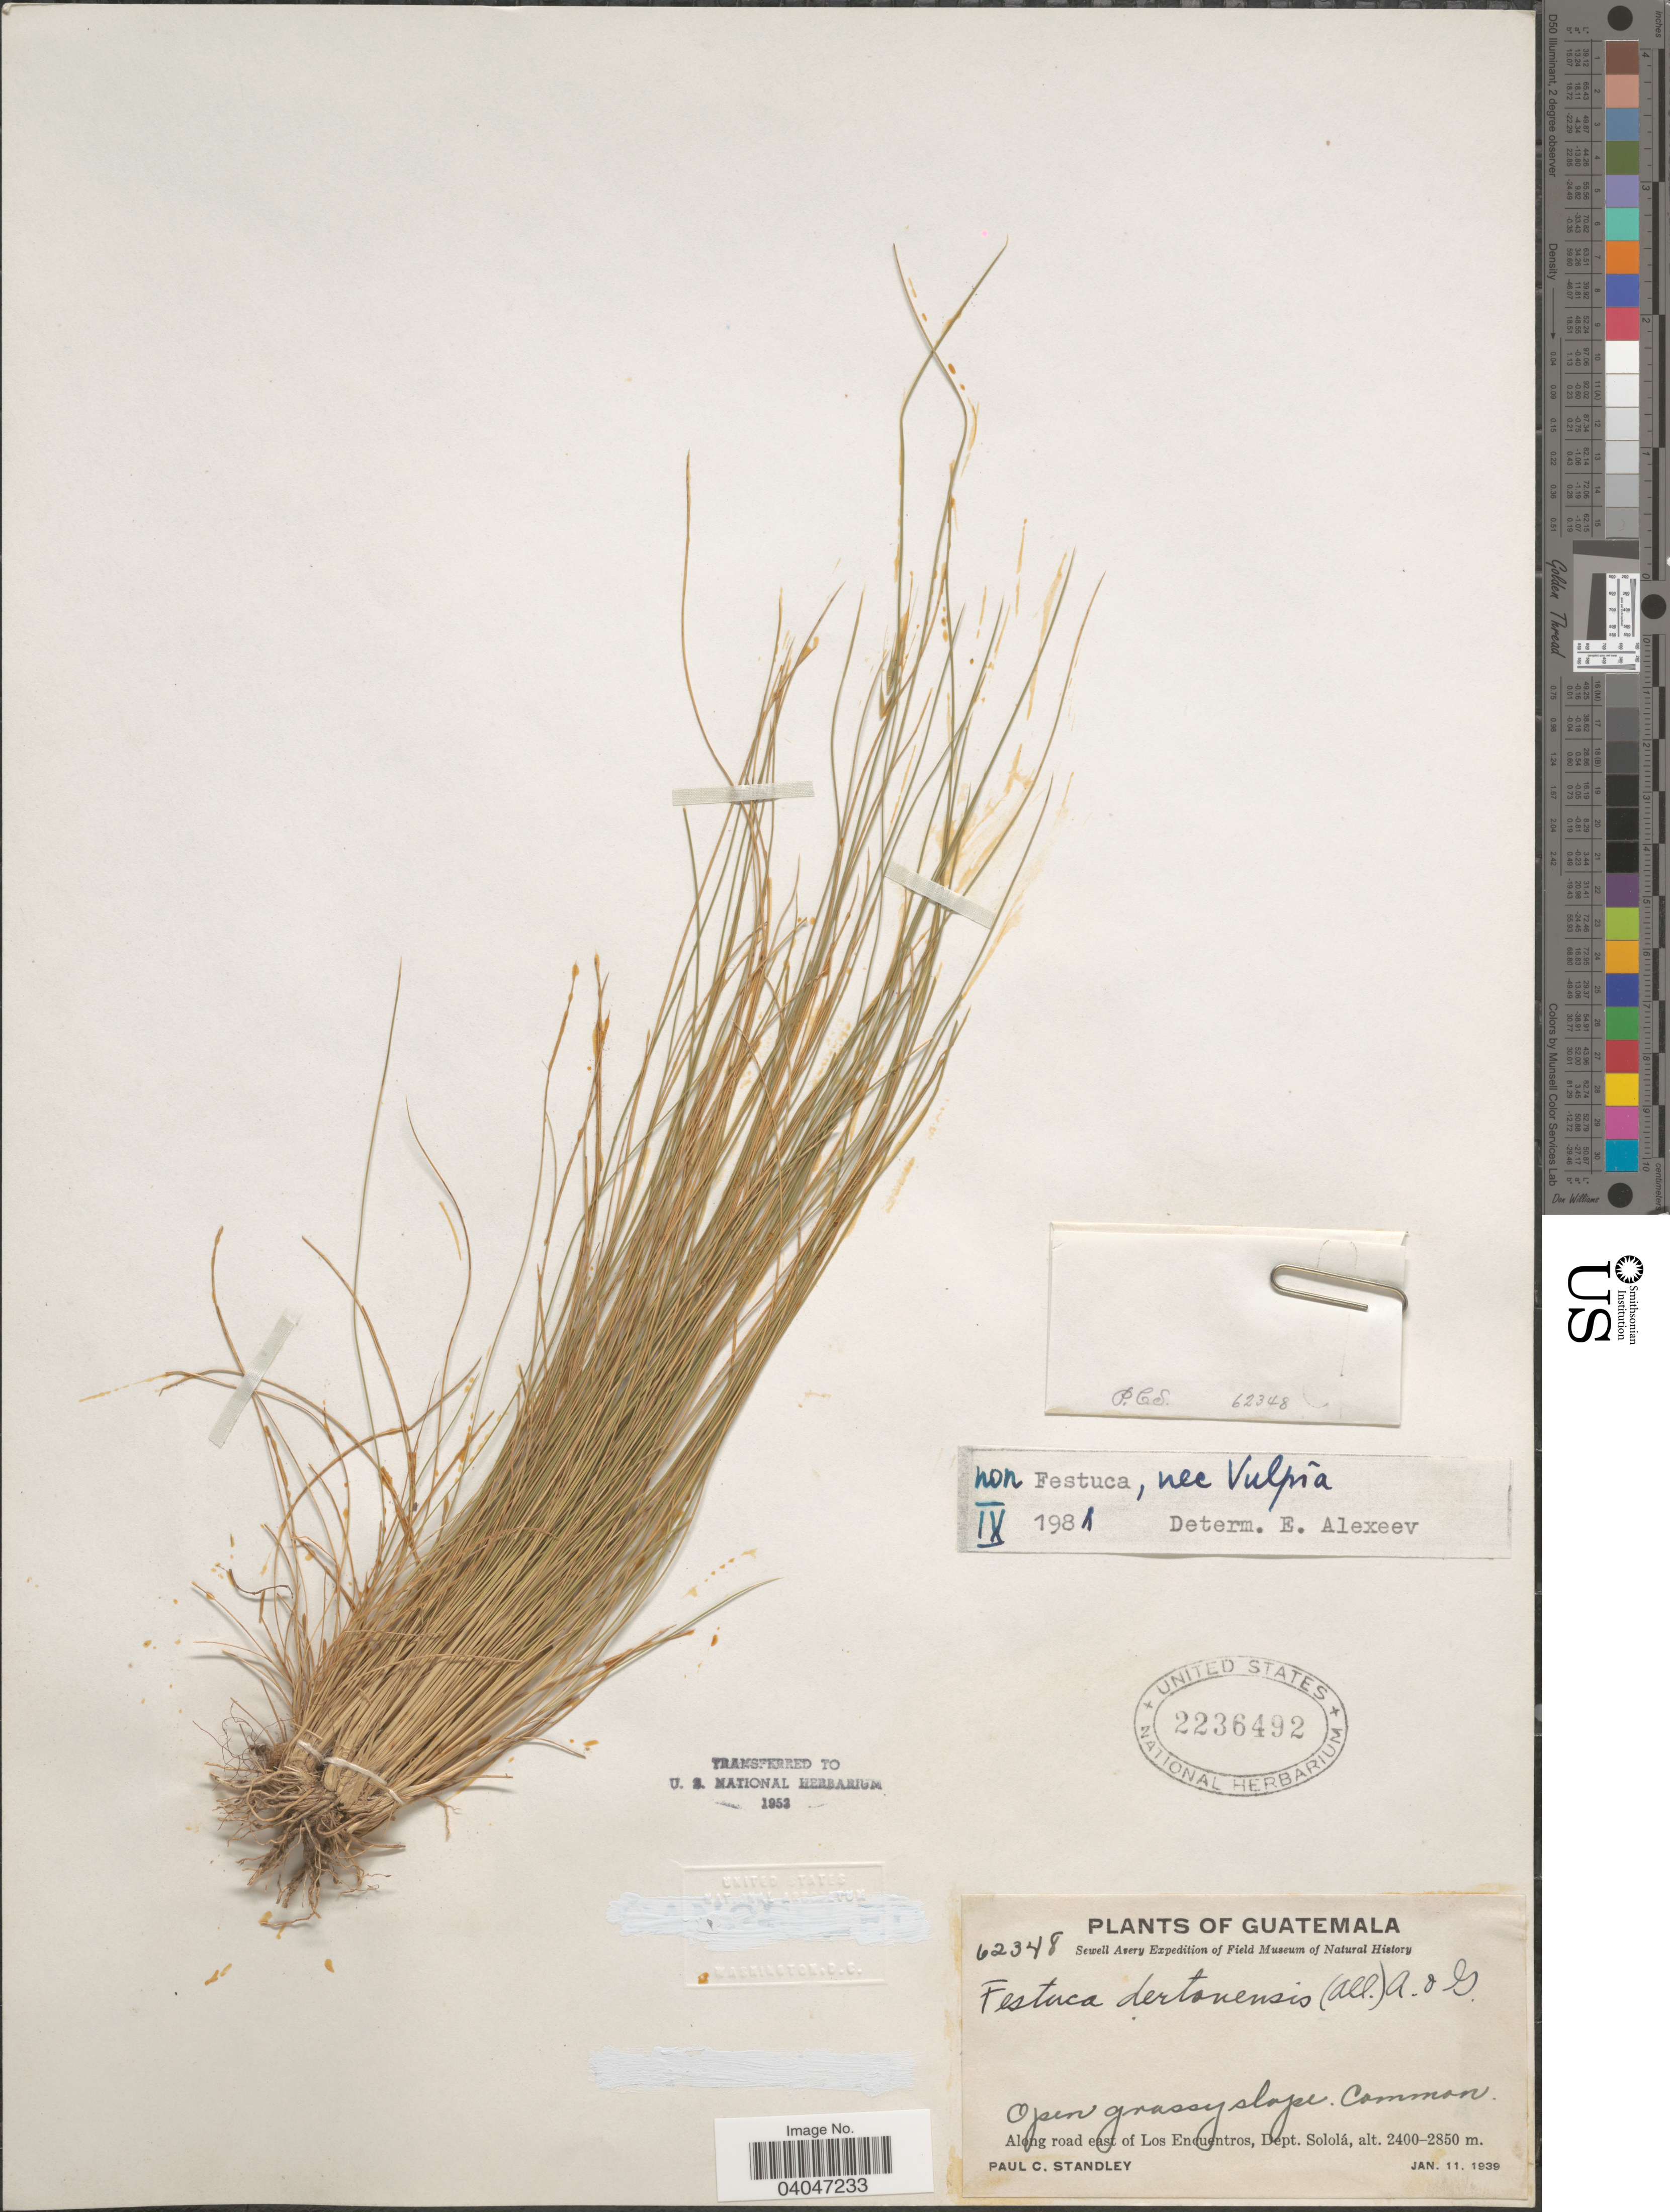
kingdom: Plantae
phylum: Tracheophyta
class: Liliopsida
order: Poales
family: Poaceae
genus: Festuca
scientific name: Festuca sp.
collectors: P. C. Standley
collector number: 62348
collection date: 1939-01-11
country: Guatemala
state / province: Solola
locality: Along road east of Los Encuentros, Dept. Sololá.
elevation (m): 2400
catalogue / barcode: US 2236492